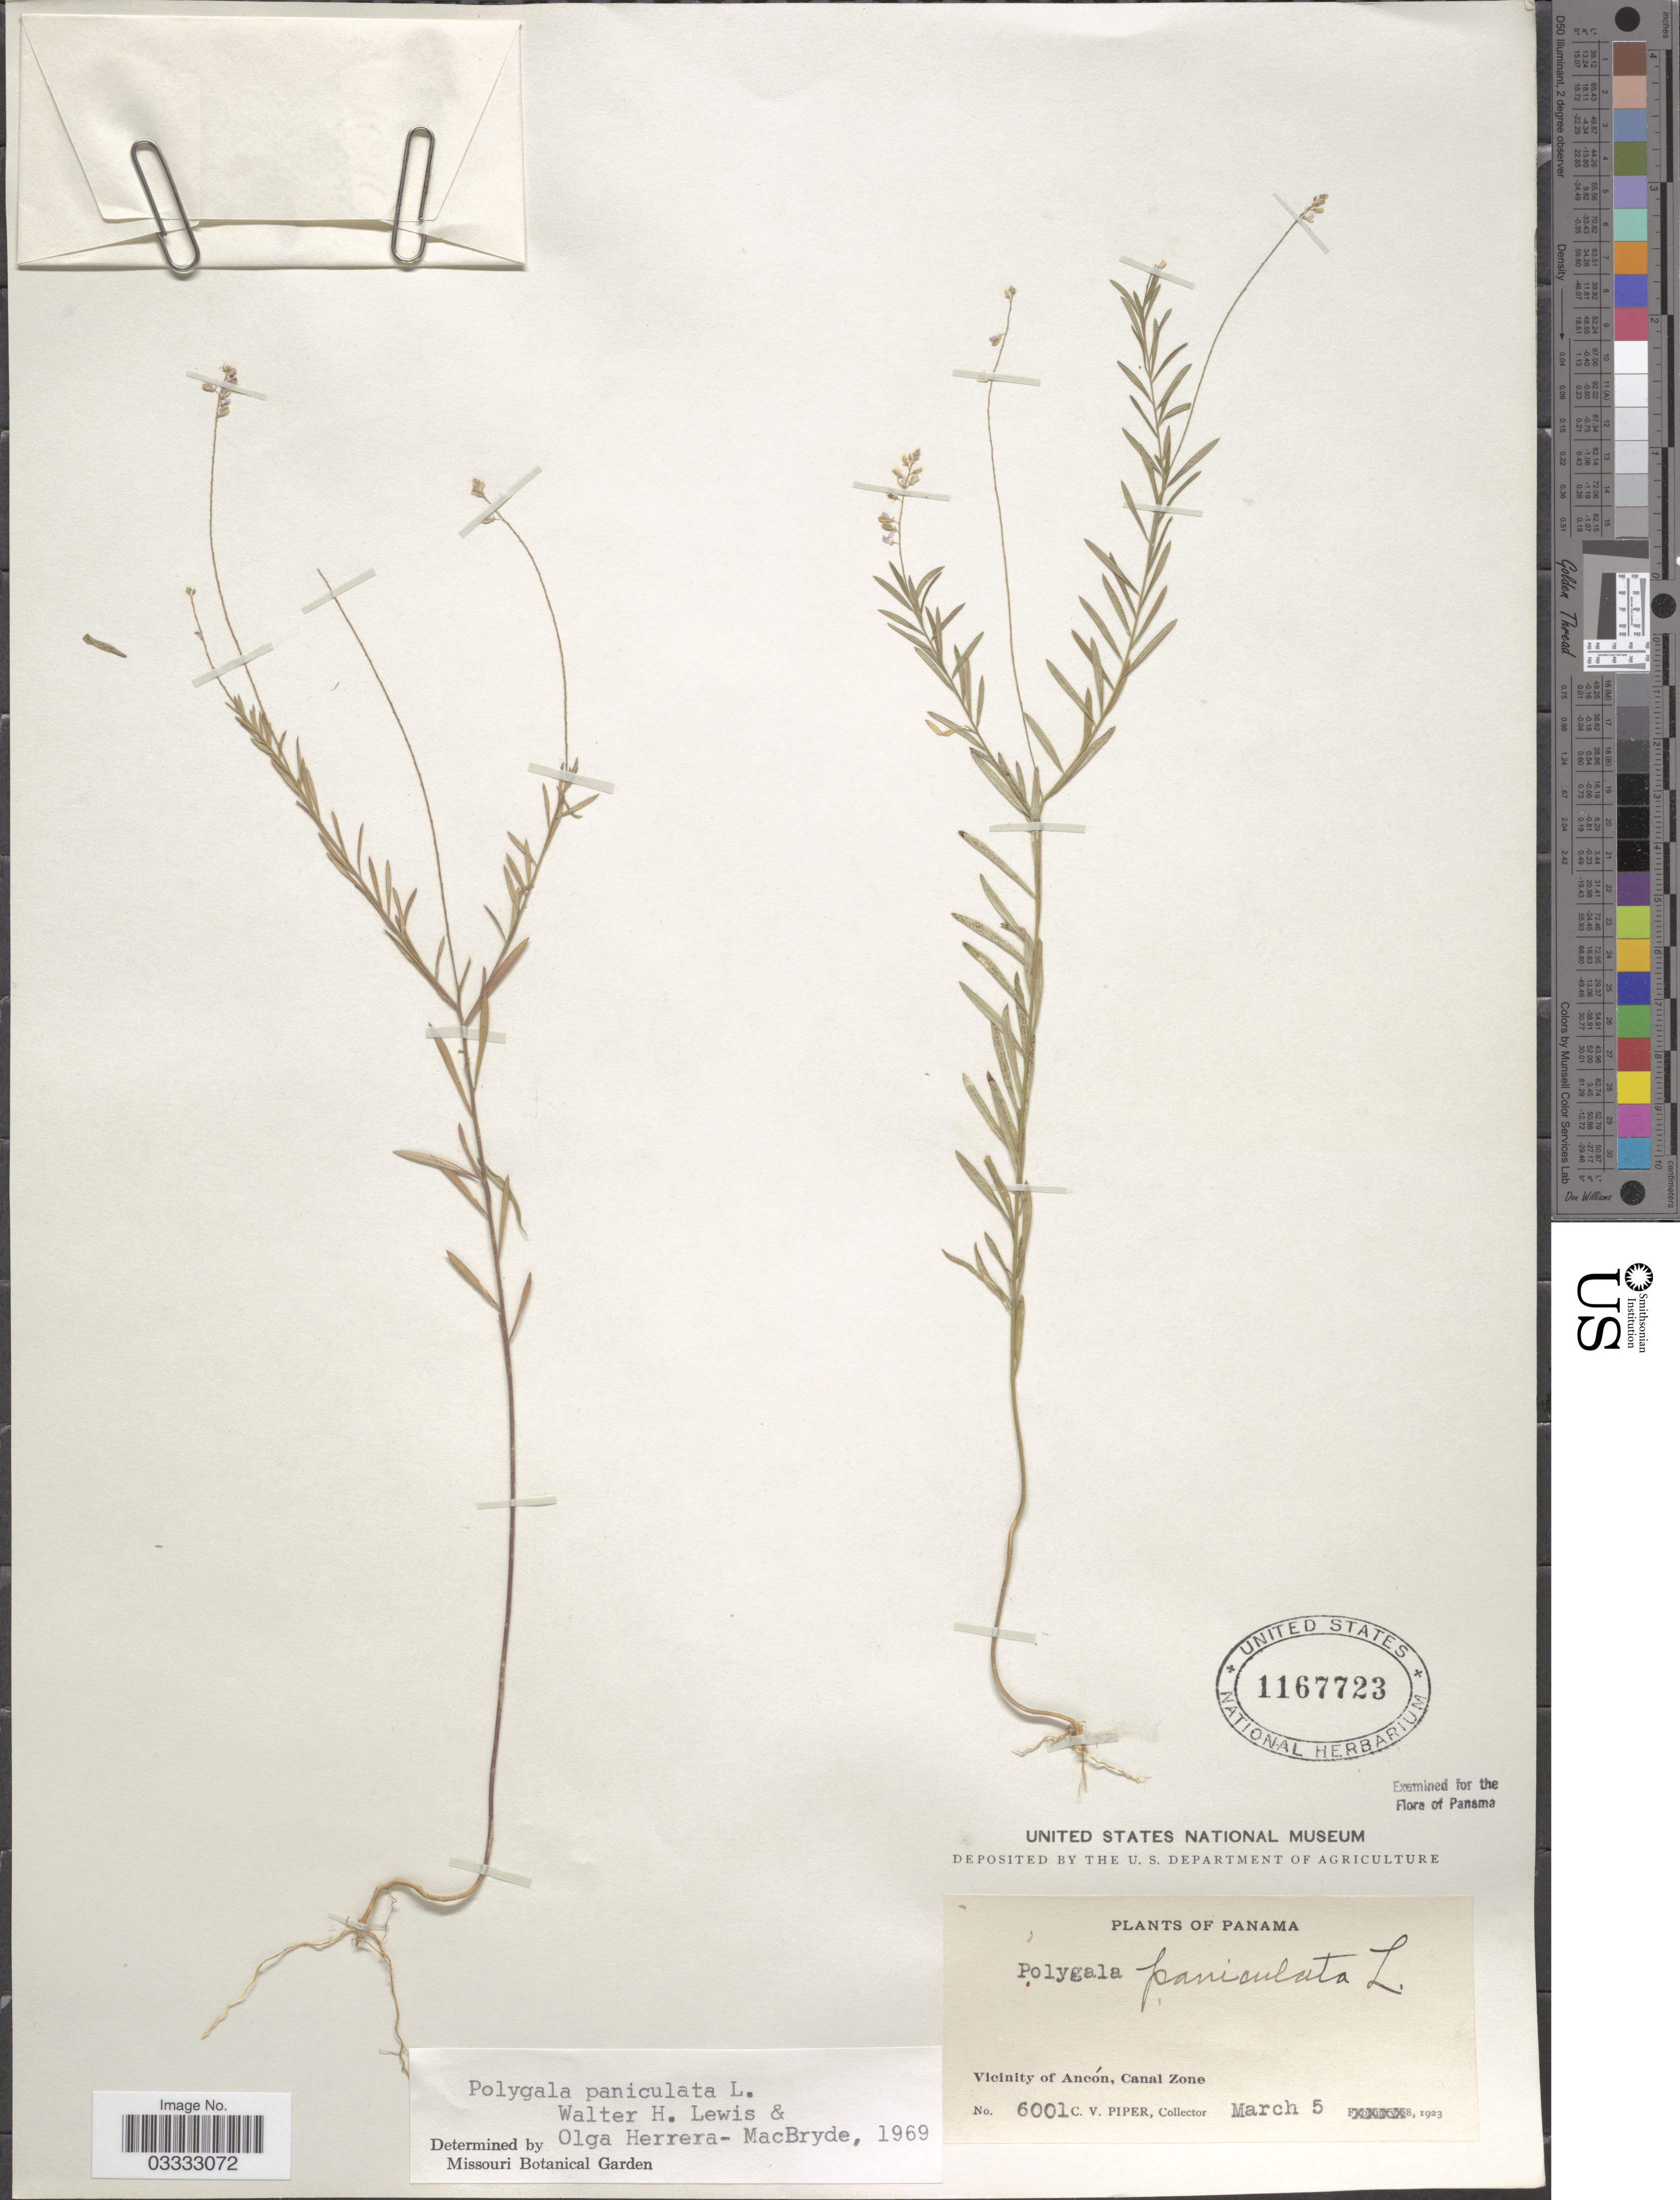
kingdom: Plantae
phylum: Tracheophyta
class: Magnoliopsida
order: Fabales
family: Polygalaceae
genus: Polygala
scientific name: Polygala paniculata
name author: L.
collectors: C. V. Piper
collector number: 6001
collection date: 1923-03-05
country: Panama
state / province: Colón / Panamá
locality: Vicinity of Ancón, Canal Zone.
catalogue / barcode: US 1167723